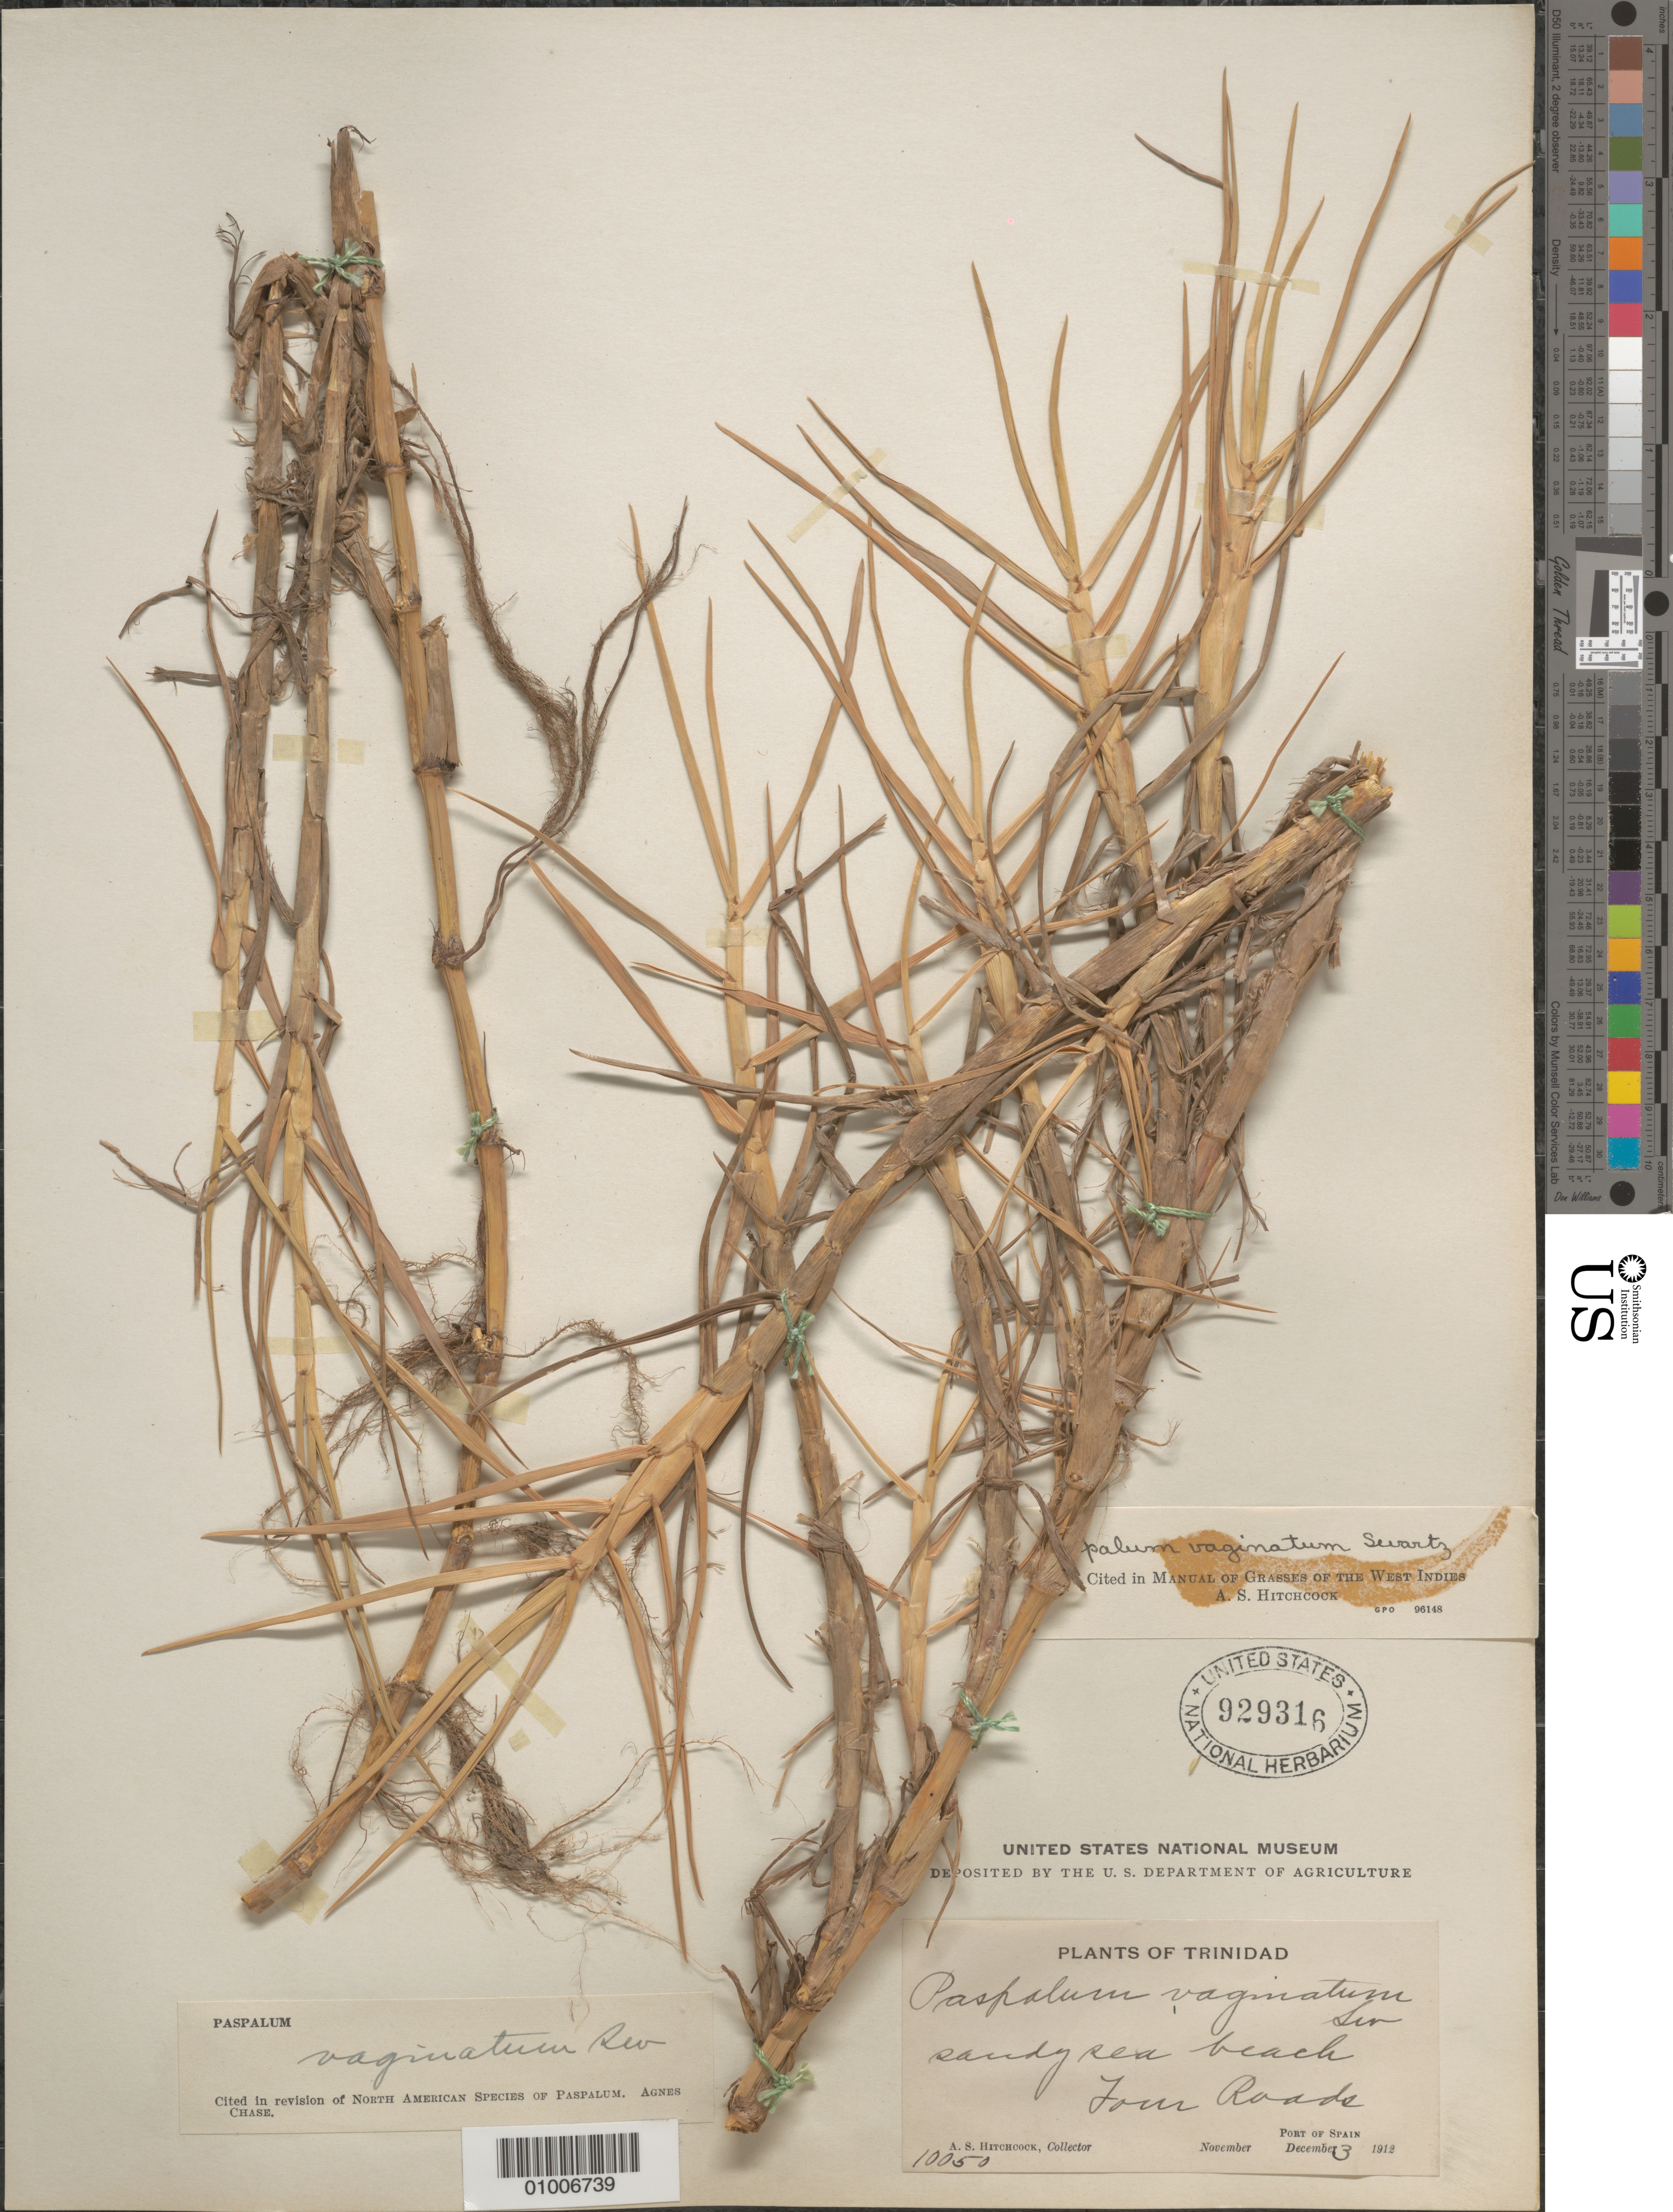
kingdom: Plantae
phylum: Tracheophyta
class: Liliopsida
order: Poales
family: Poaceae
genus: Paspalum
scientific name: Paspalum vaginatum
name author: Sw.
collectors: A. S. Hitchcock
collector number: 10050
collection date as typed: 03 Dec 1912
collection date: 1912-12-03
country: Trinidad and Tobago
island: Trinidad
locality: sandy sea beach. From Roads.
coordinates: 0 N, 0 E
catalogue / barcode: US 929316